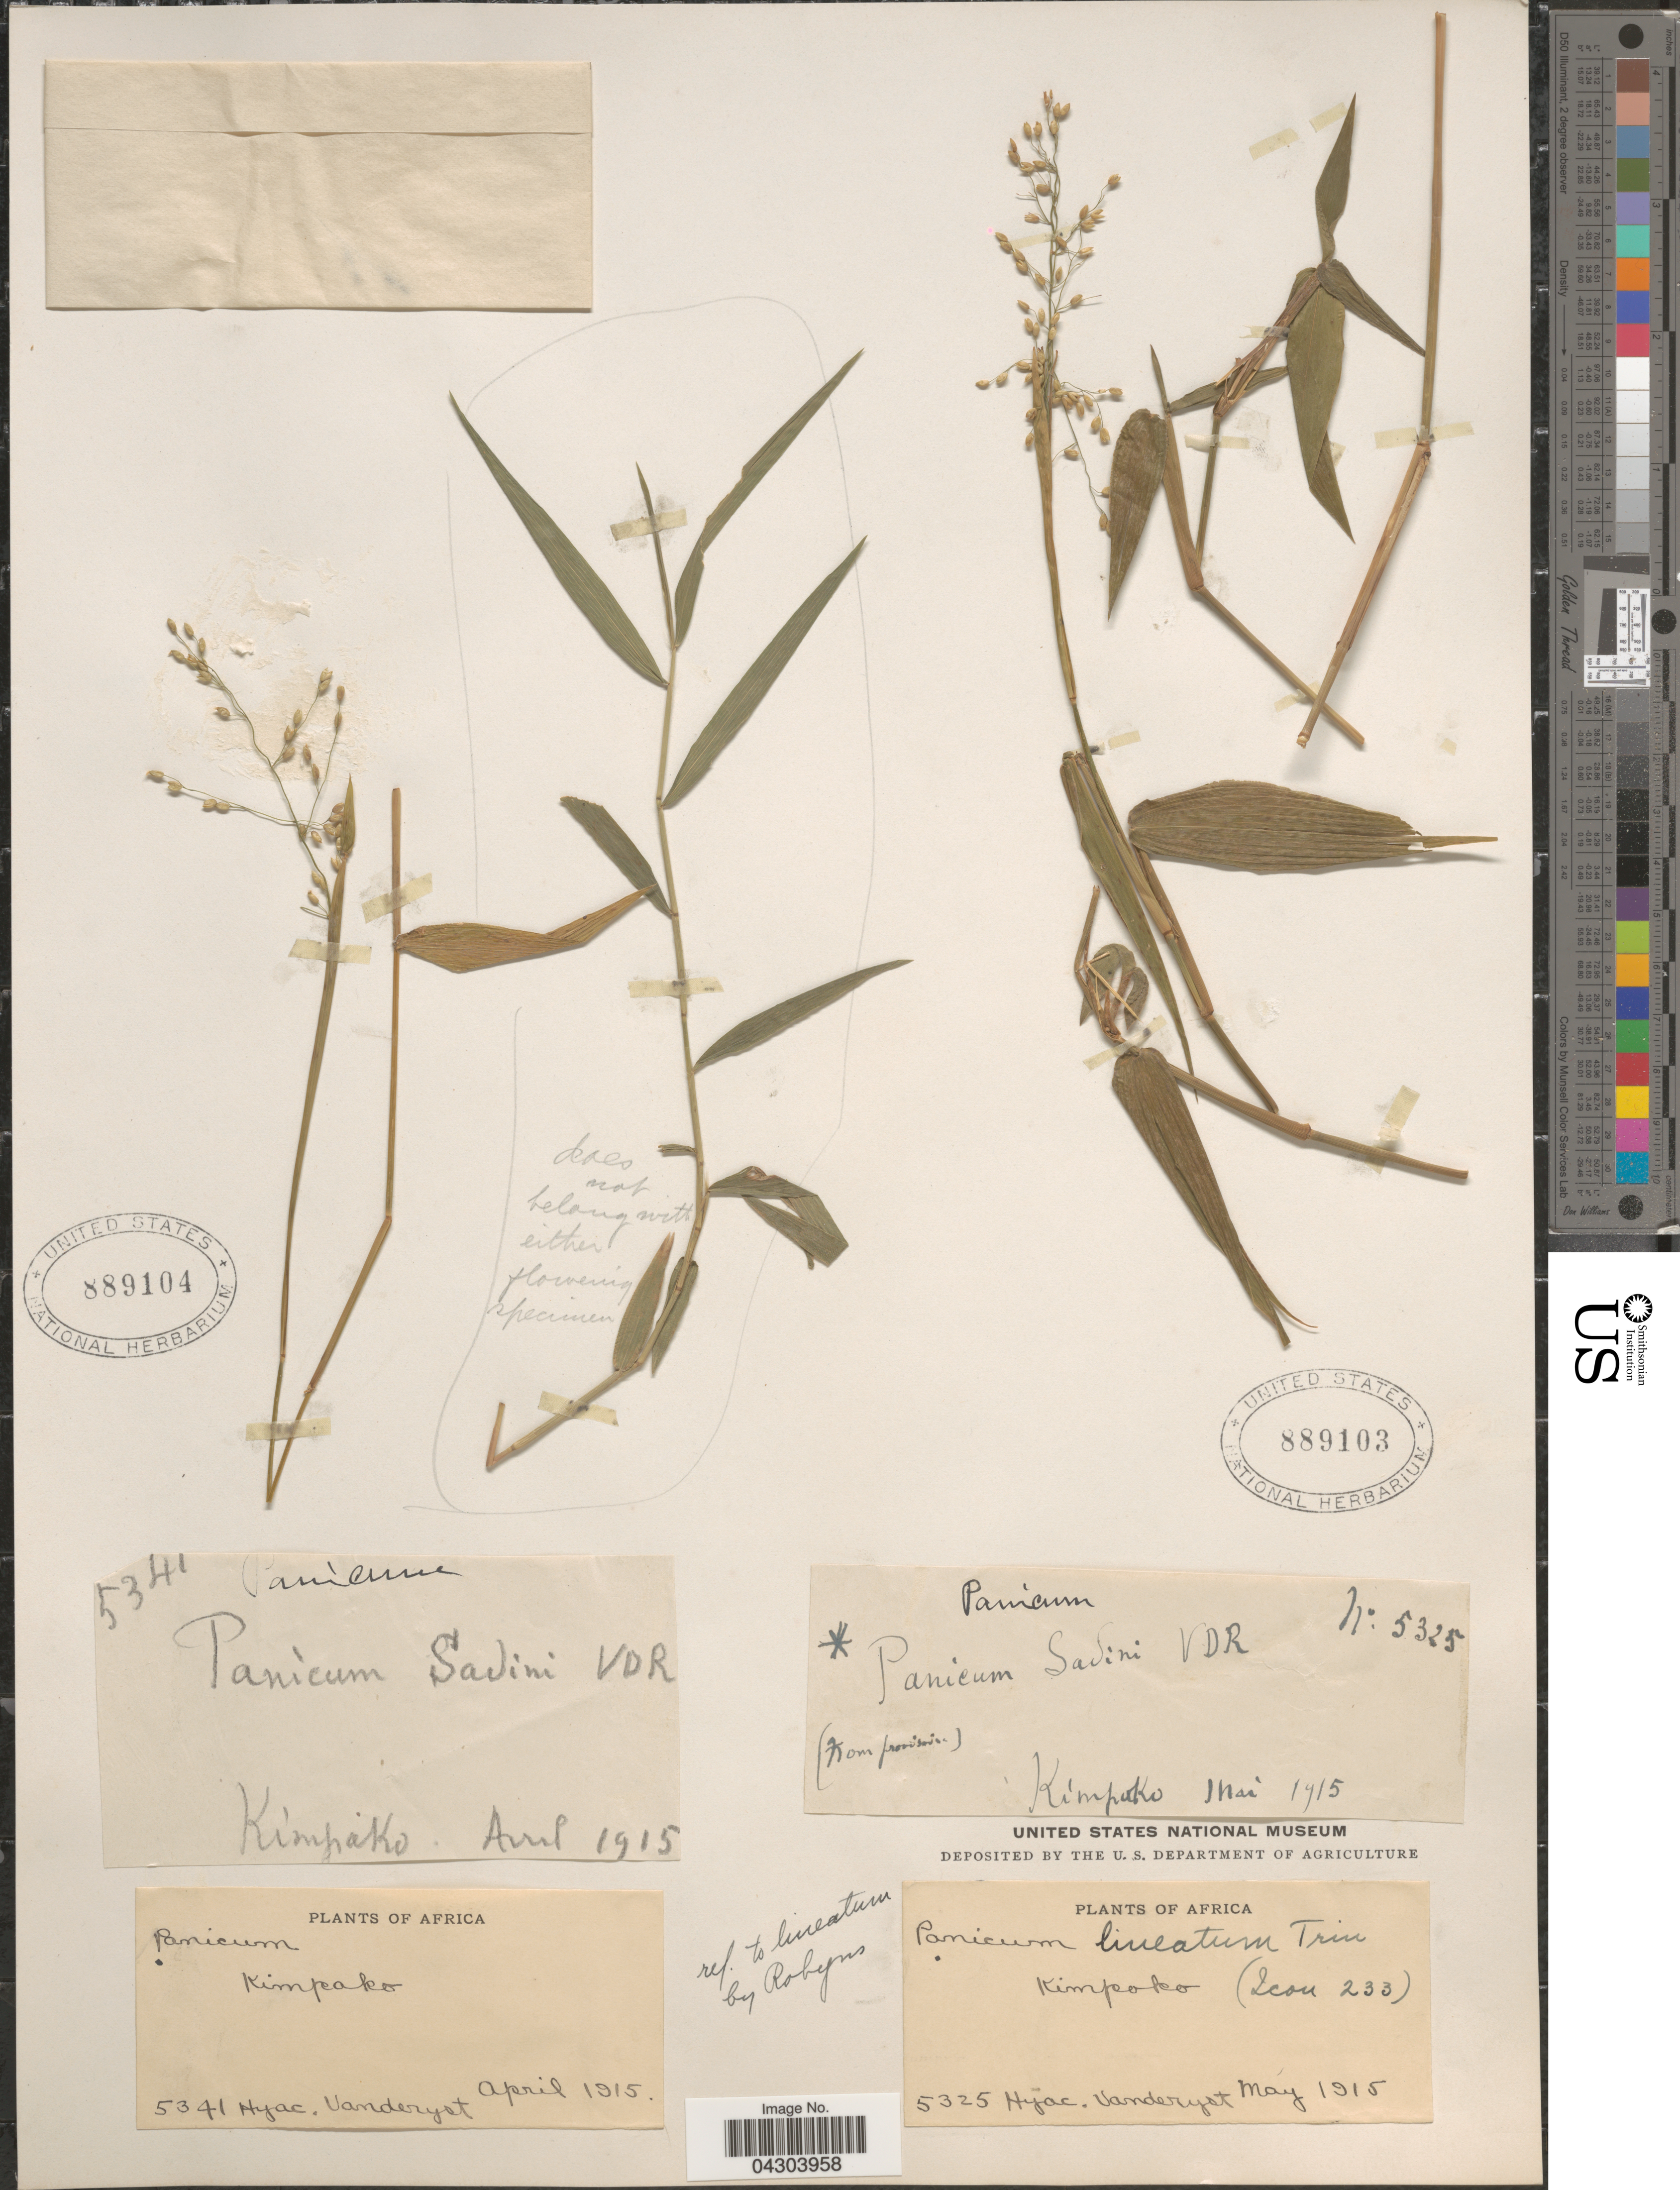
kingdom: Plantae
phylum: Tracheophyta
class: Liliopsida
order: Poales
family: Poaceae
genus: Panicum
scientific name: Panicum sadinii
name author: (Vanderyst) Renvoize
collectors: H. J. R. Vanderyst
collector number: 5341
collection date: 1915-04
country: Congo, Democratic Republic of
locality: Kimpoko. Africa.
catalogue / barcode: US 889104